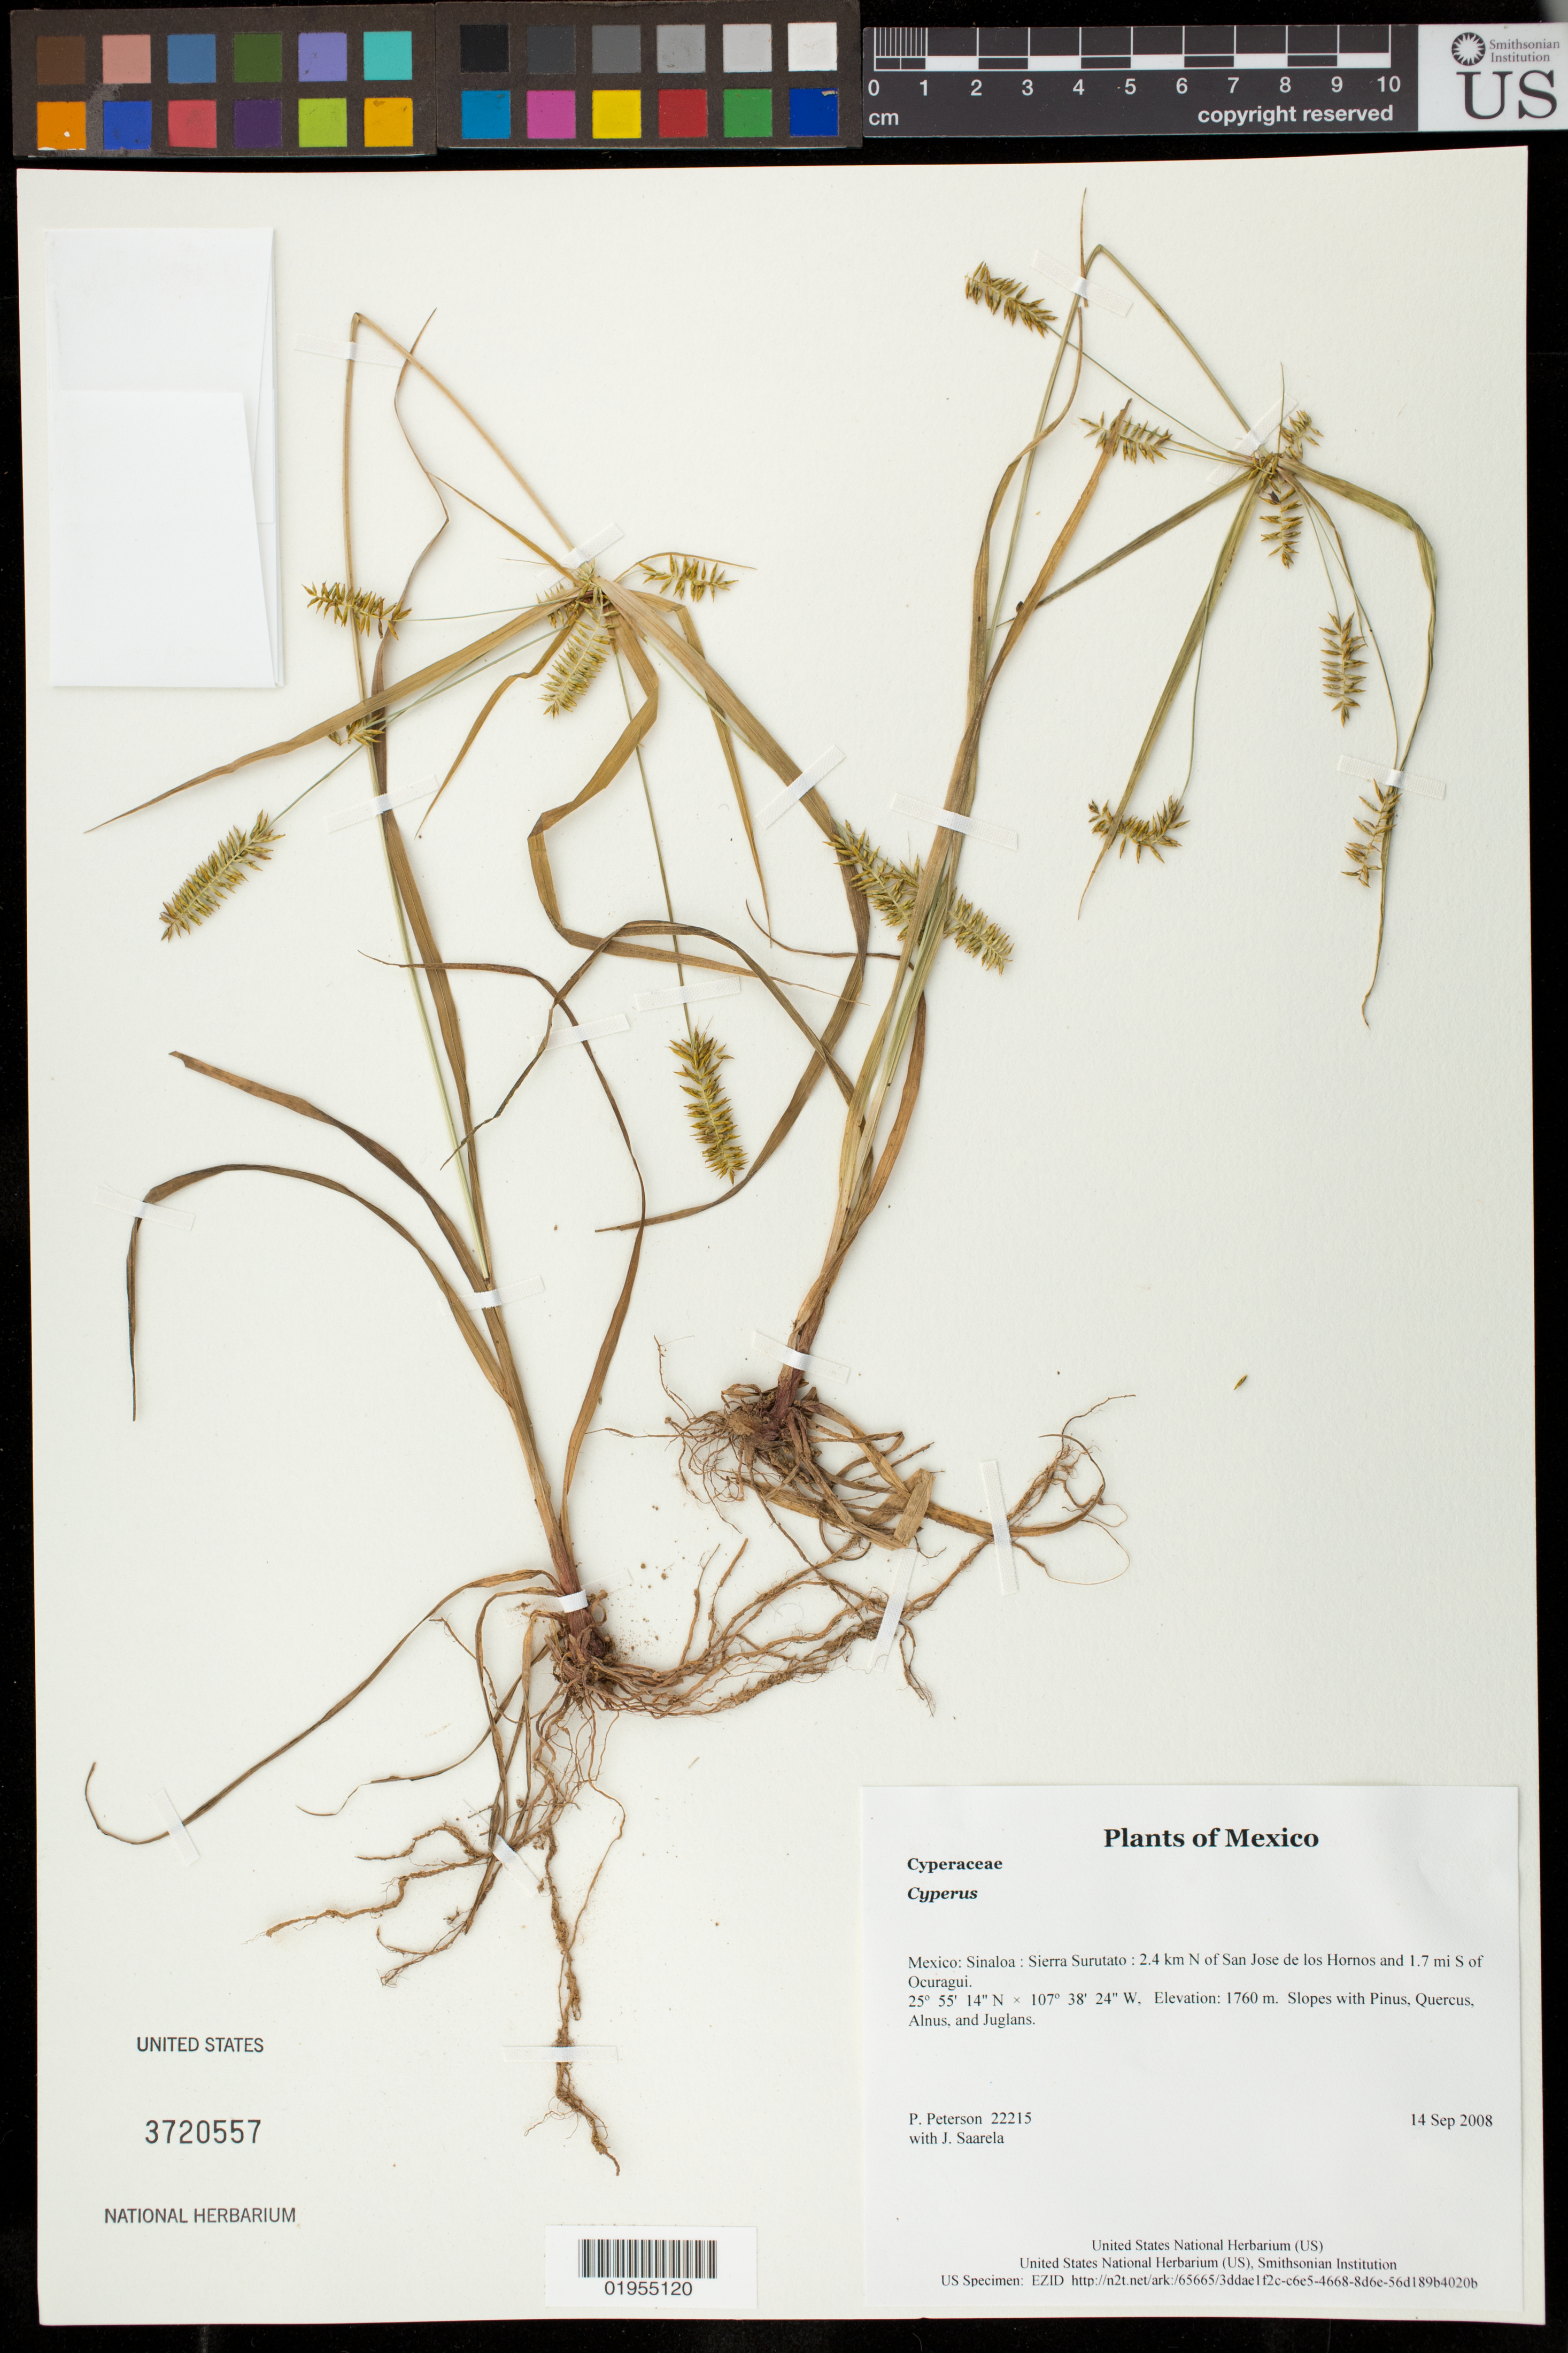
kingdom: Plantae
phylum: Tracheophyta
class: Liliopsida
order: Poales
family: Cyperaceae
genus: Cyperus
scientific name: Cyperus hermaphroditus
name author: (Jacq.) Standl.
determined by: Strong, Mark T., (BOT), Smithsonian Institution - National Museum of Natural History (UNITED STATES)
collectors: P. M. Peterson & J. Saarela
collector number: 22215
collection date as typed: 14 Sep 2008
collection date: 2008-09-14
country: Mexico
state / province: Sinaloa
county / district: Sierra Surutato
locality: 2.4 km N of San Jose de los Hornos and 1.7 mi S of Ocuragui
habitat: Slopes with Pinus, Quercus, Alnus, and Juglans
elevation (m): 1760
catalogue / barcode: US 3720557